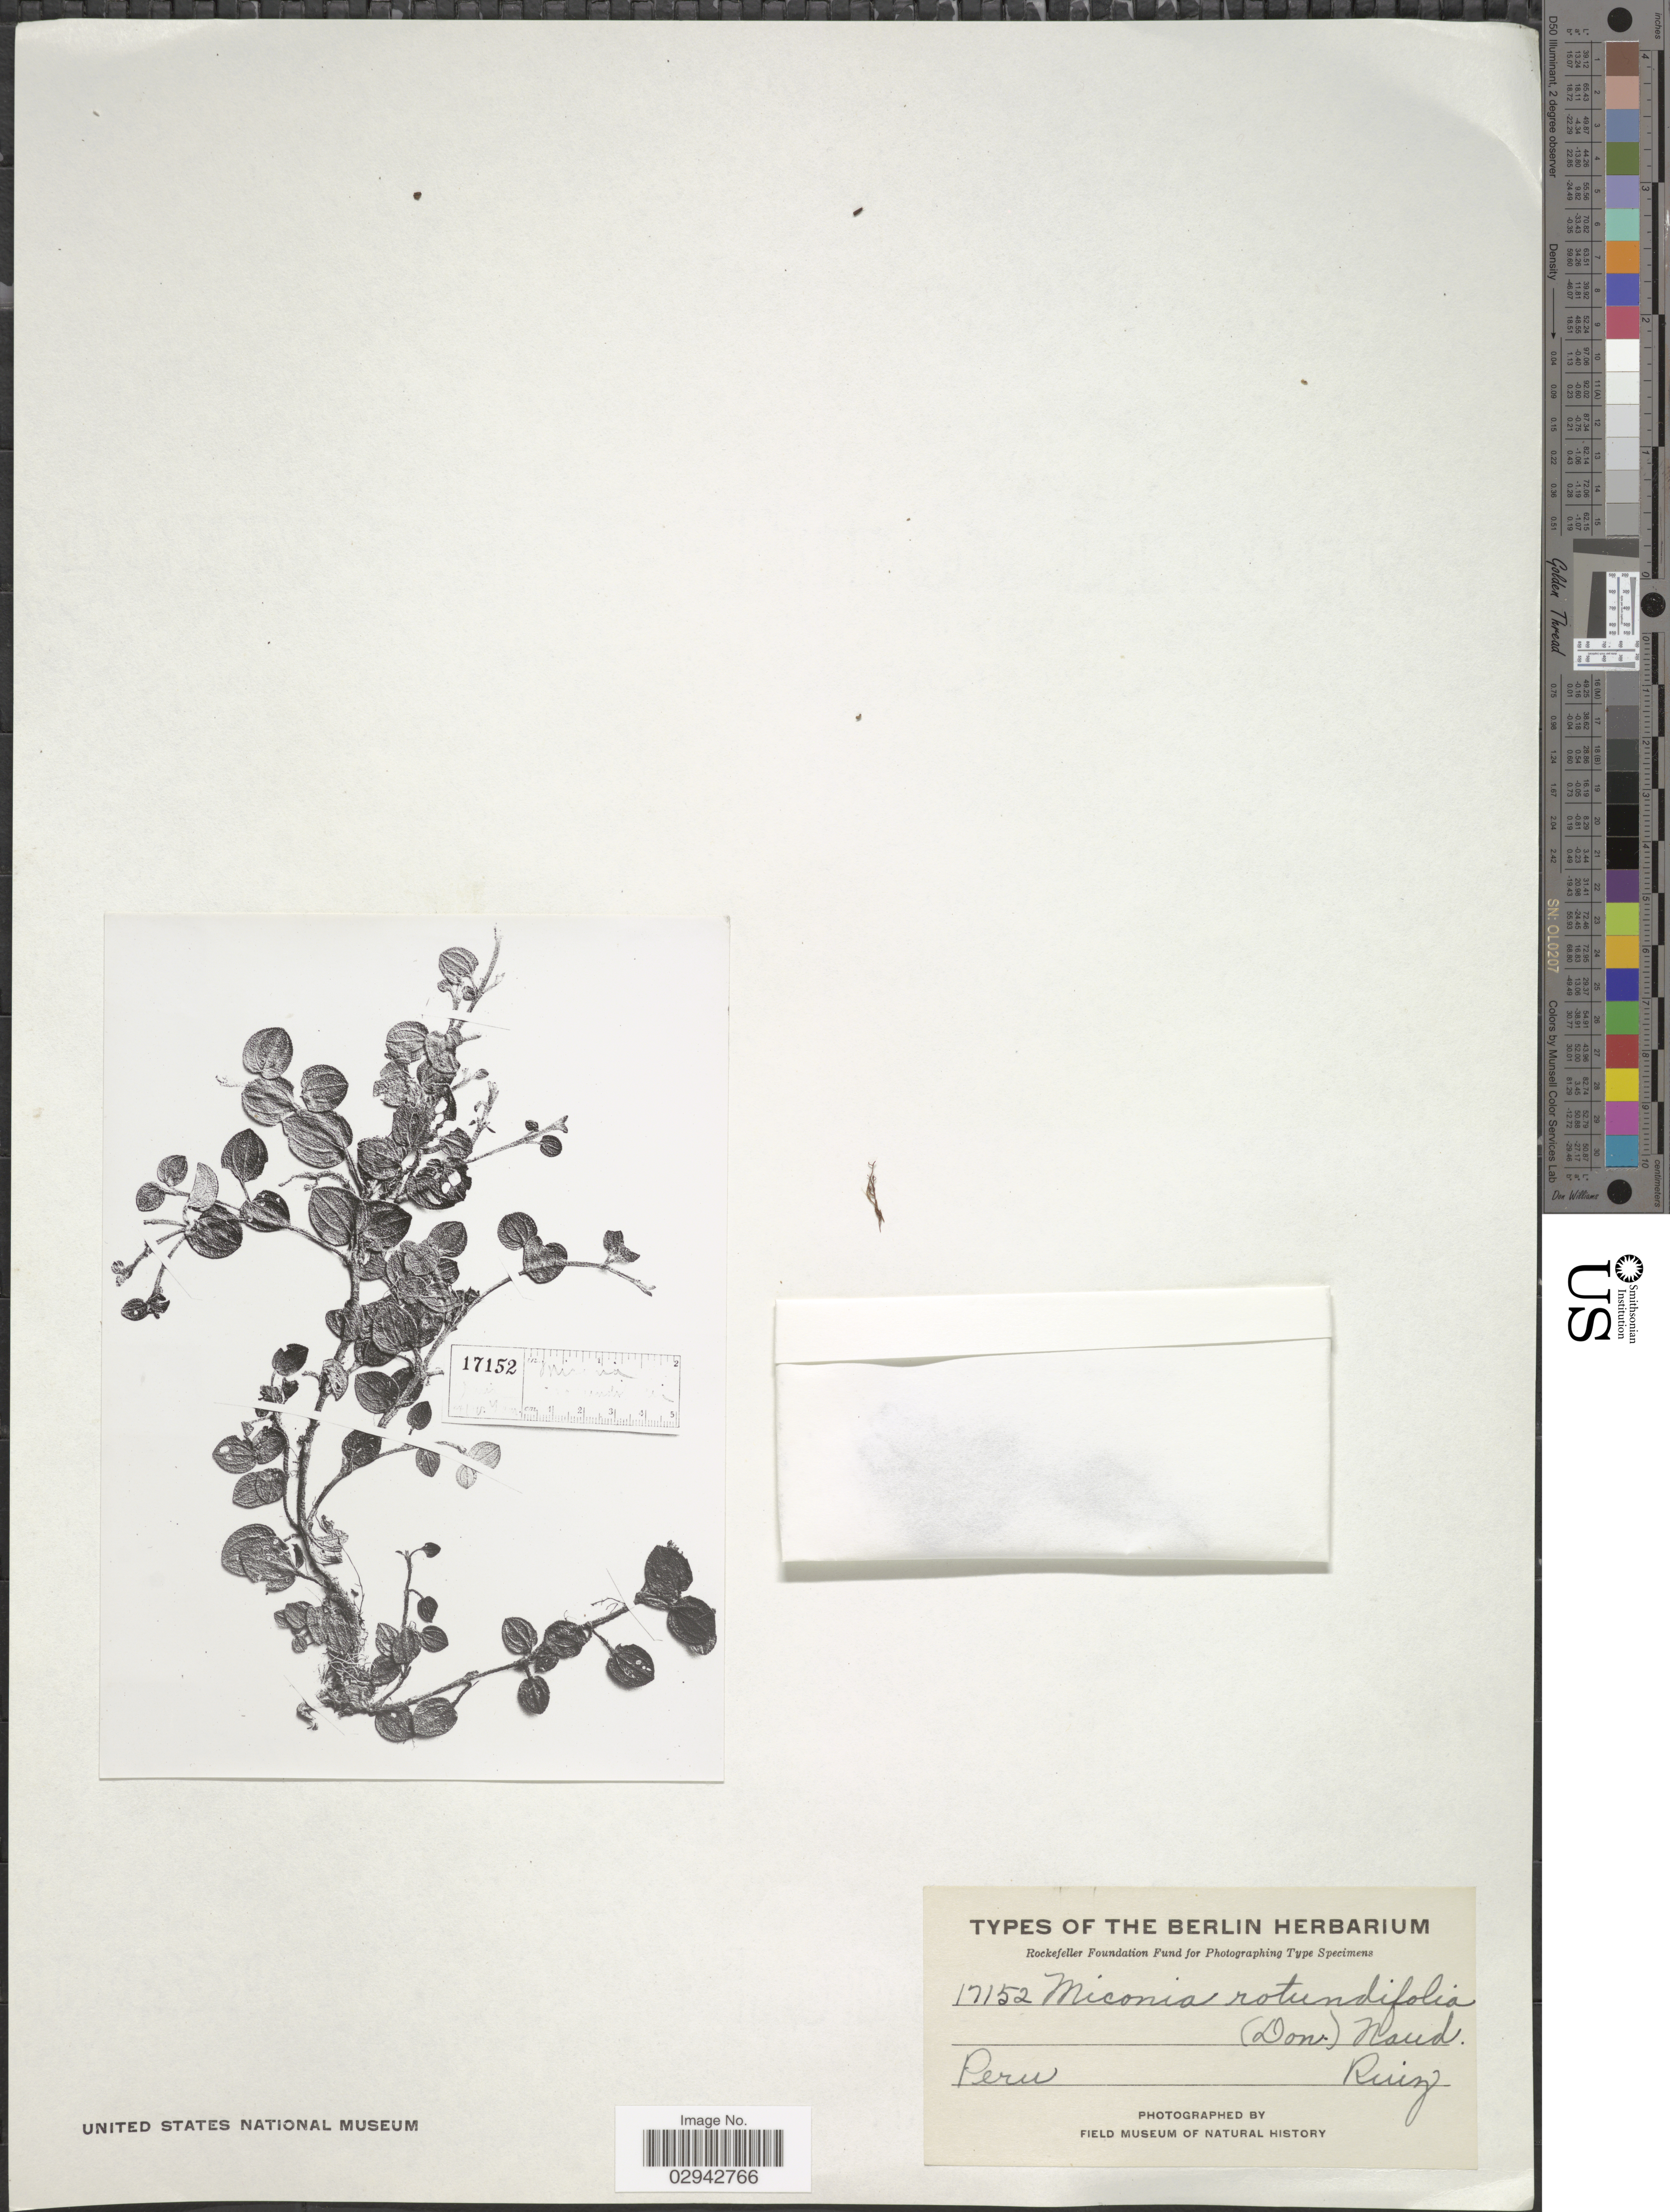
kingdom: Plantae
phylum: Tracheophyta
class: Magnoliopsida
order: Myrtales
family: Melastomataceae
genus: Cremanium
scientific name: Cremanium rotundifolium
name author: D. Don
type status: Type Collection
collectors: H. Ruiz López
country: Peru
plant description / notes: Photograph and fragmentary material of type specimen ex herb. Berlin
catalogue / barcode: US 102996